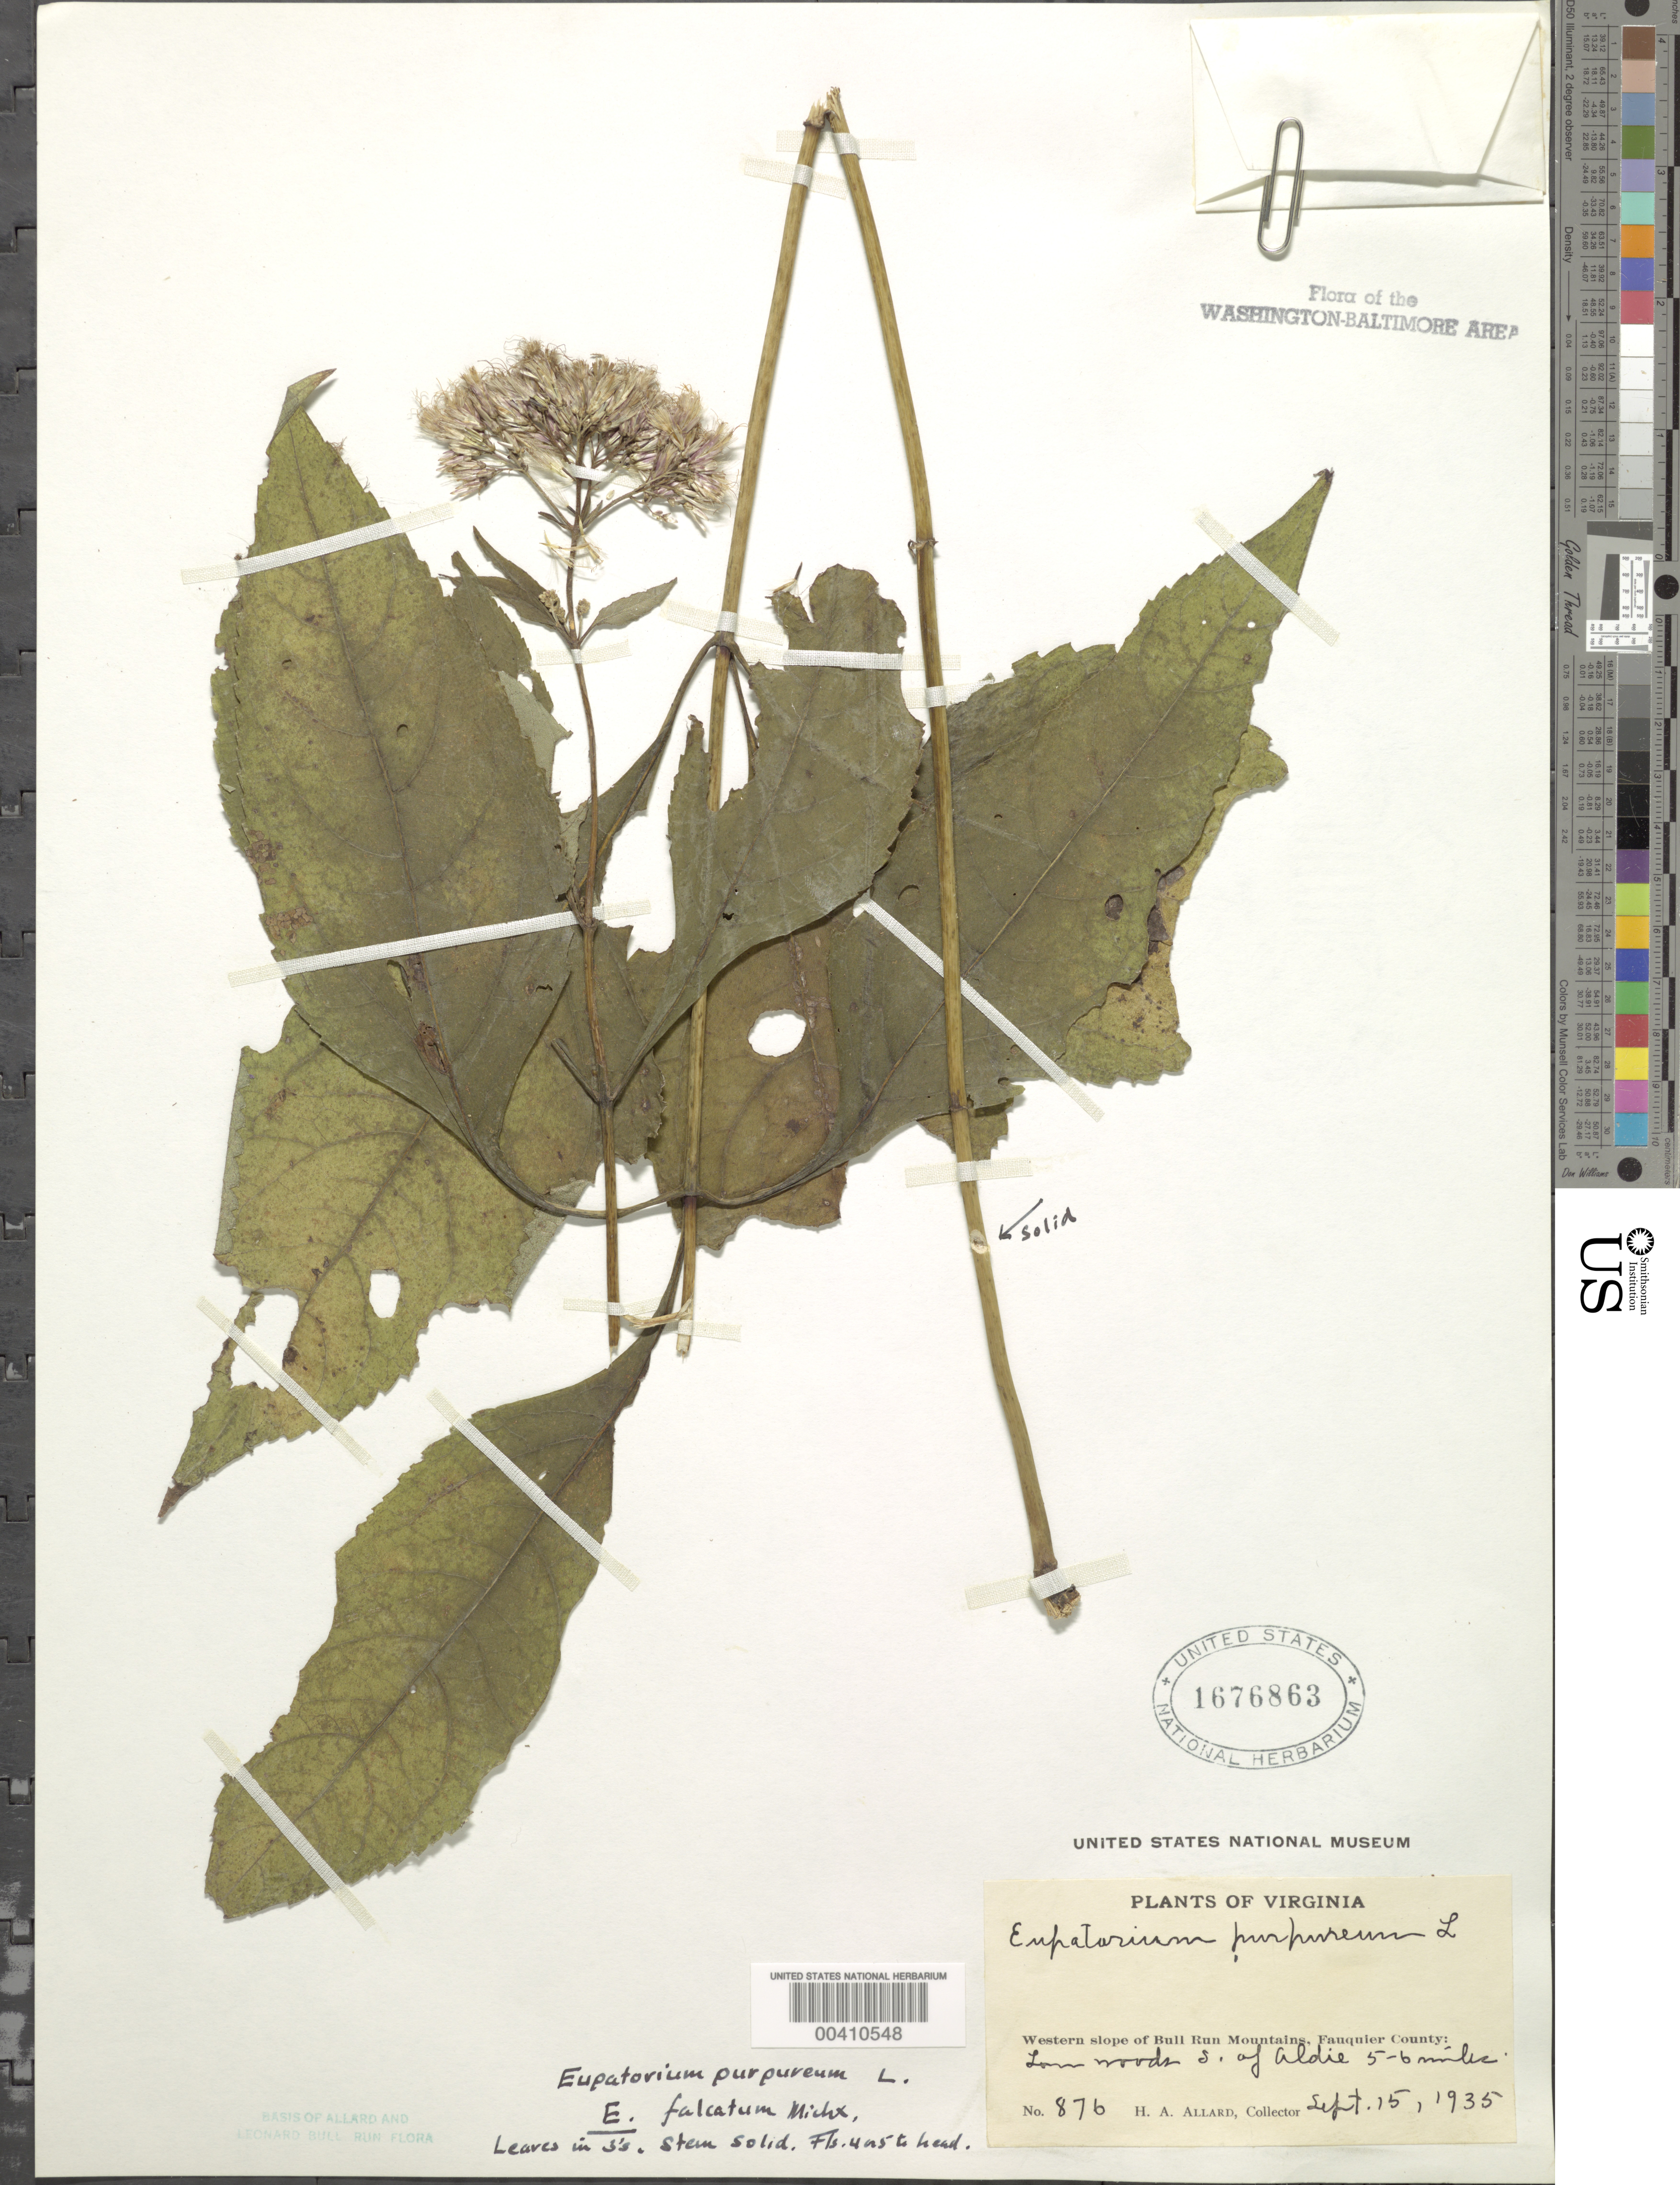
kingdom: Plantae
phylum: Tracheophyta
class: Magnoliopsida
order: Asterales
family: Asteraceae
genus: Eupatorium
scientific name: Eupatorium purpureum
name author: (L.) E.E. Lamont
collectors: E. Steele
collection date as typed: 02 Sep 1914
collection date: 1914-09-02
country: United States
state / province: Virginia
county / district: Fauquier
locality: S of Aldie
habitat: Low woods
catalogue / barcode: US 1676863